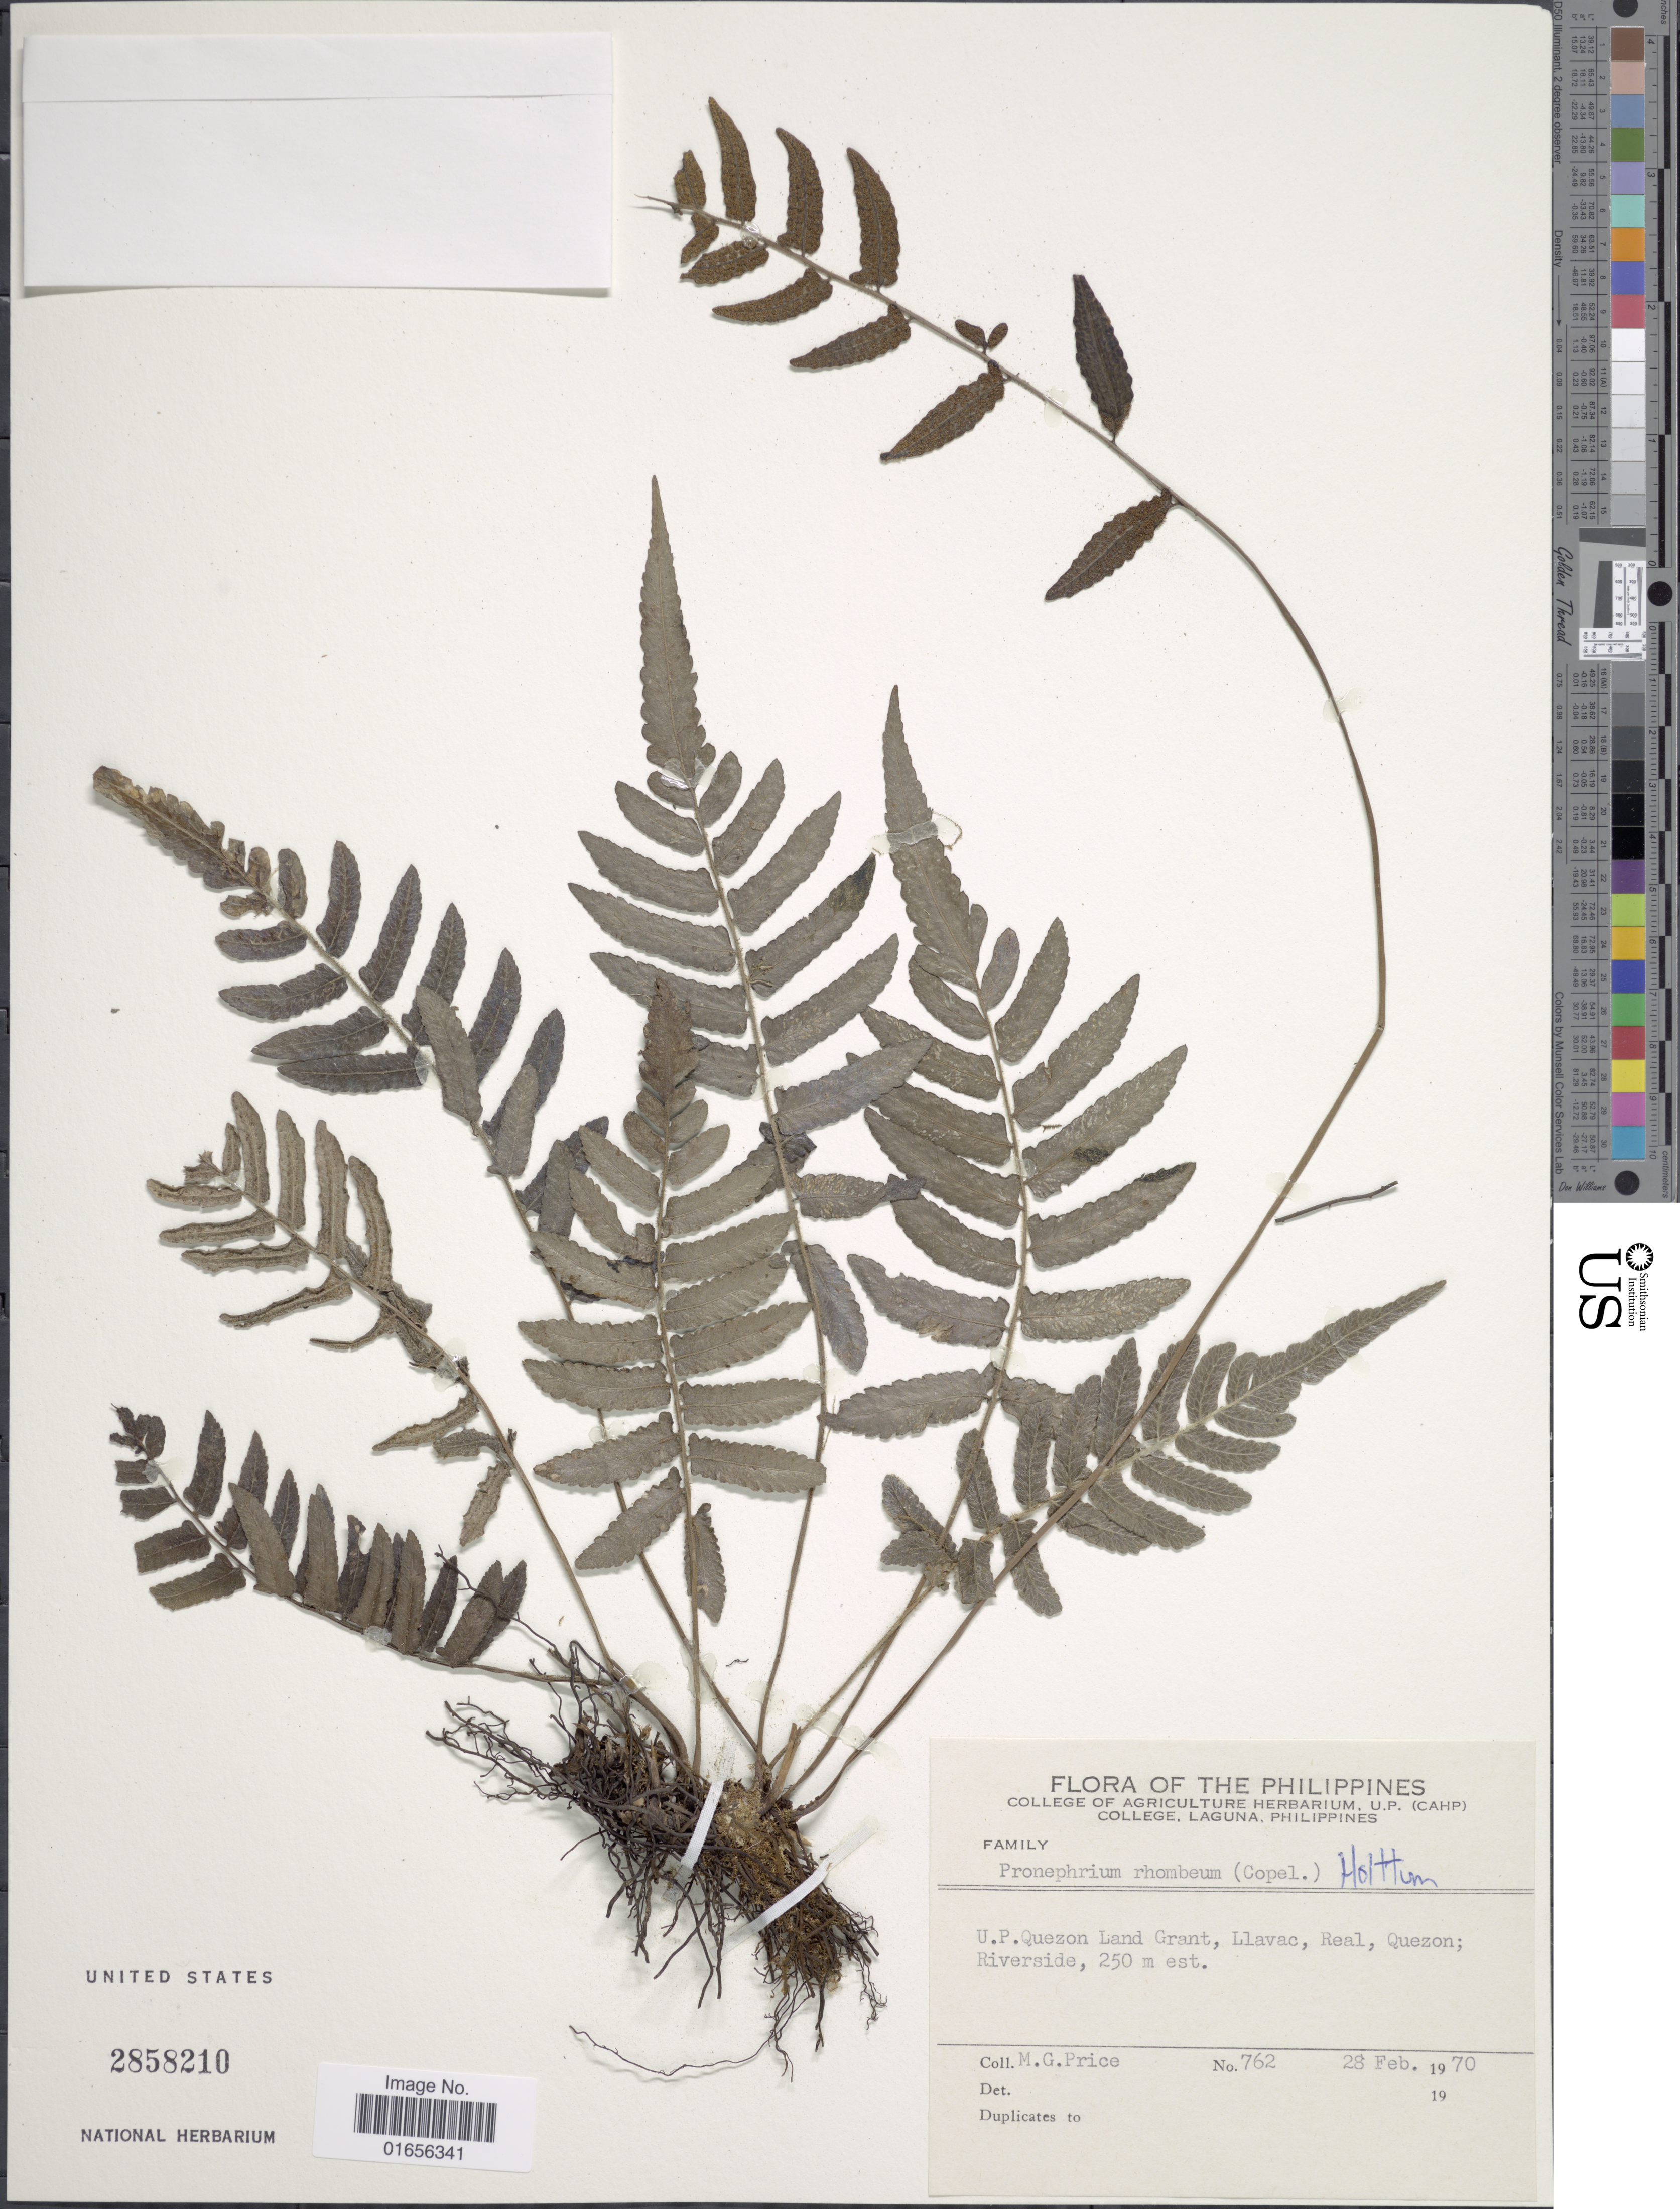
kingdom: Plantae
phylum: Tracheophyta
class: Polypodiopsida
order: Polypodiales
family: Thelypteridaceae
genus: Pronephrium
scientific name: Pronephrium rhombeum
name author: (Christ) Holttum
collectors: M. G. Price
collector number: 762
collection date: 1970-02-28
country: Philippines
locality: The Philippines, U.P. Quezon Land Grant, Llavac, Real, Quezon; Riverside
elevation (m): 250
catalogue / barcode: US 2858210